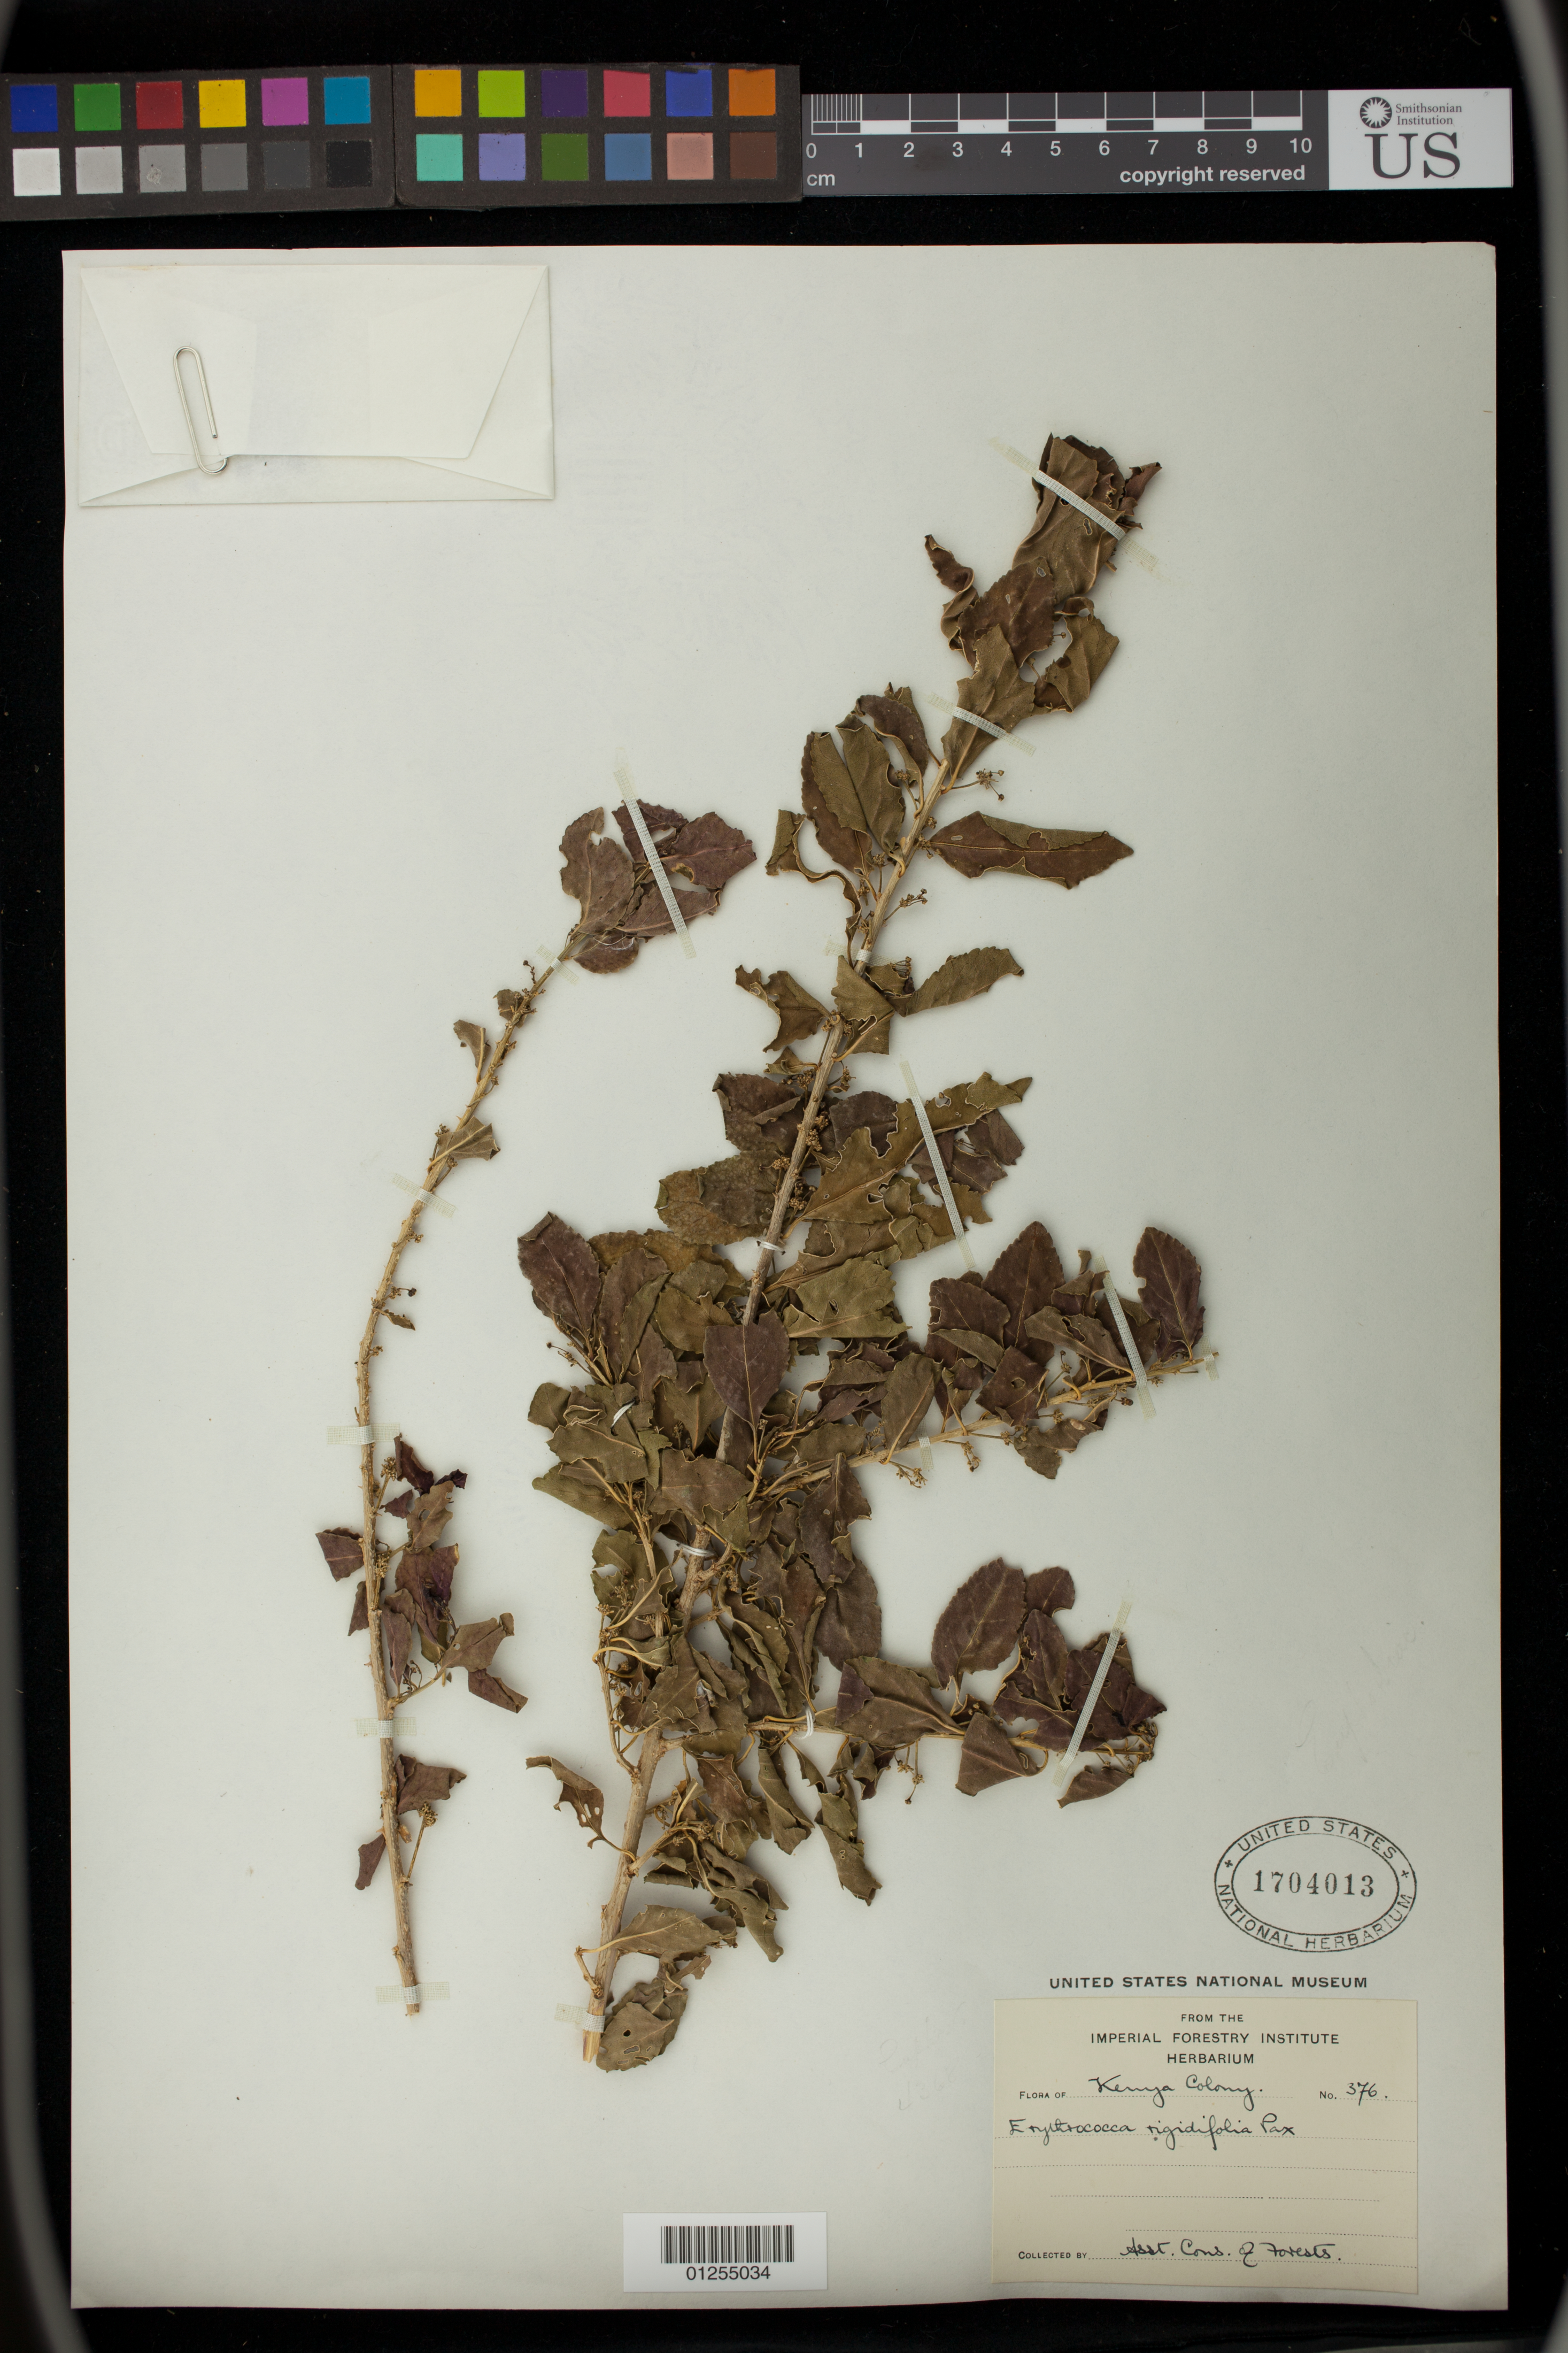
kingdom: Plantae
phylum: Tracheophyta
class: Magnoliopsida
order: Malpighiales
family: Euphorbiaceae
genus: Erythrococca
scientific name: Erythrococca rigidifolia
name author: Pax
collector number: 376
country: Kenya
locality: Nairobi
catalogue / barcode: US 1704013